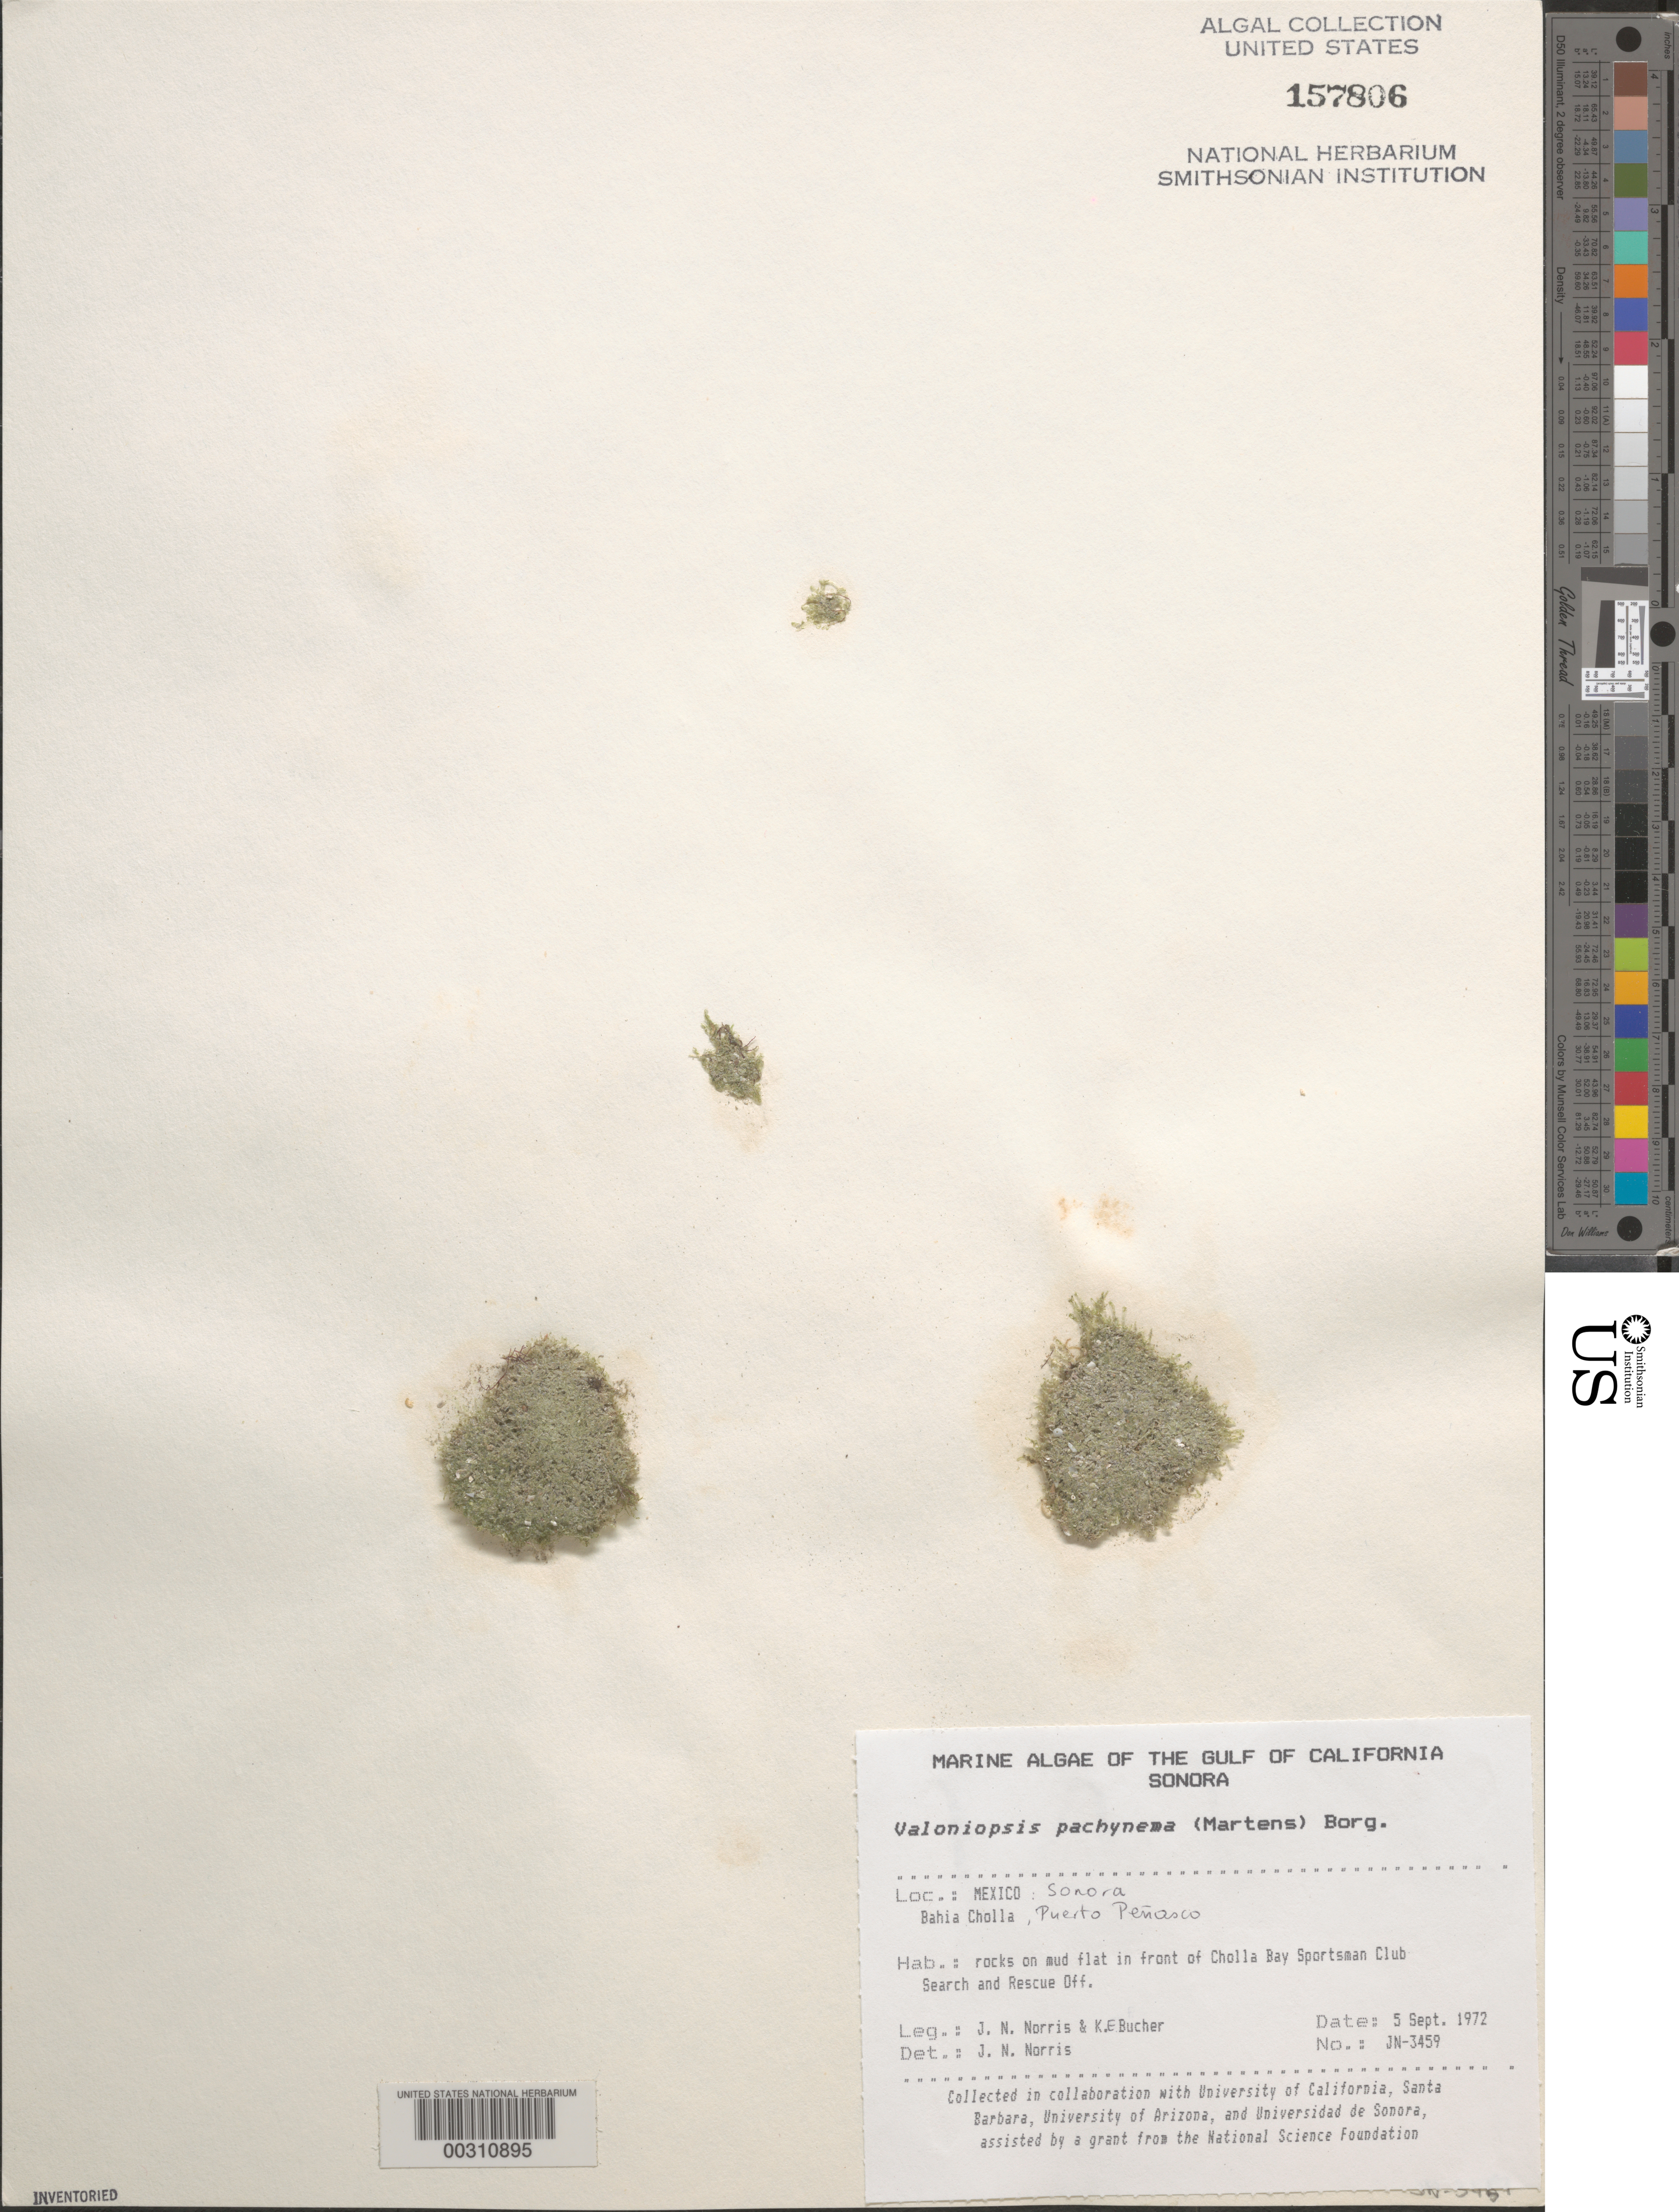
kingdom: Plantae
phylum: Chlorophyta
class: Ulvophyceae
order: Siphonocladales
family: Valoniaceae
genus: Valoniopsis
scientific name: Valoniopsis pachynema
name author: (G. Martens) Børgesen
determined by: Norris, James N.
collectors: J. N. Norris & K. E. Bucher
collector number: JN-3459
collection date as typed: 05 Sep 1972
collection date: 1972-09-05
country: Mexico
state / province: Sonora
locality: Bahia Cholla, Puerto Penasco, Cholla Bay Sportsman Club Search and Rescue Office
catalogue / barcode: US 157806